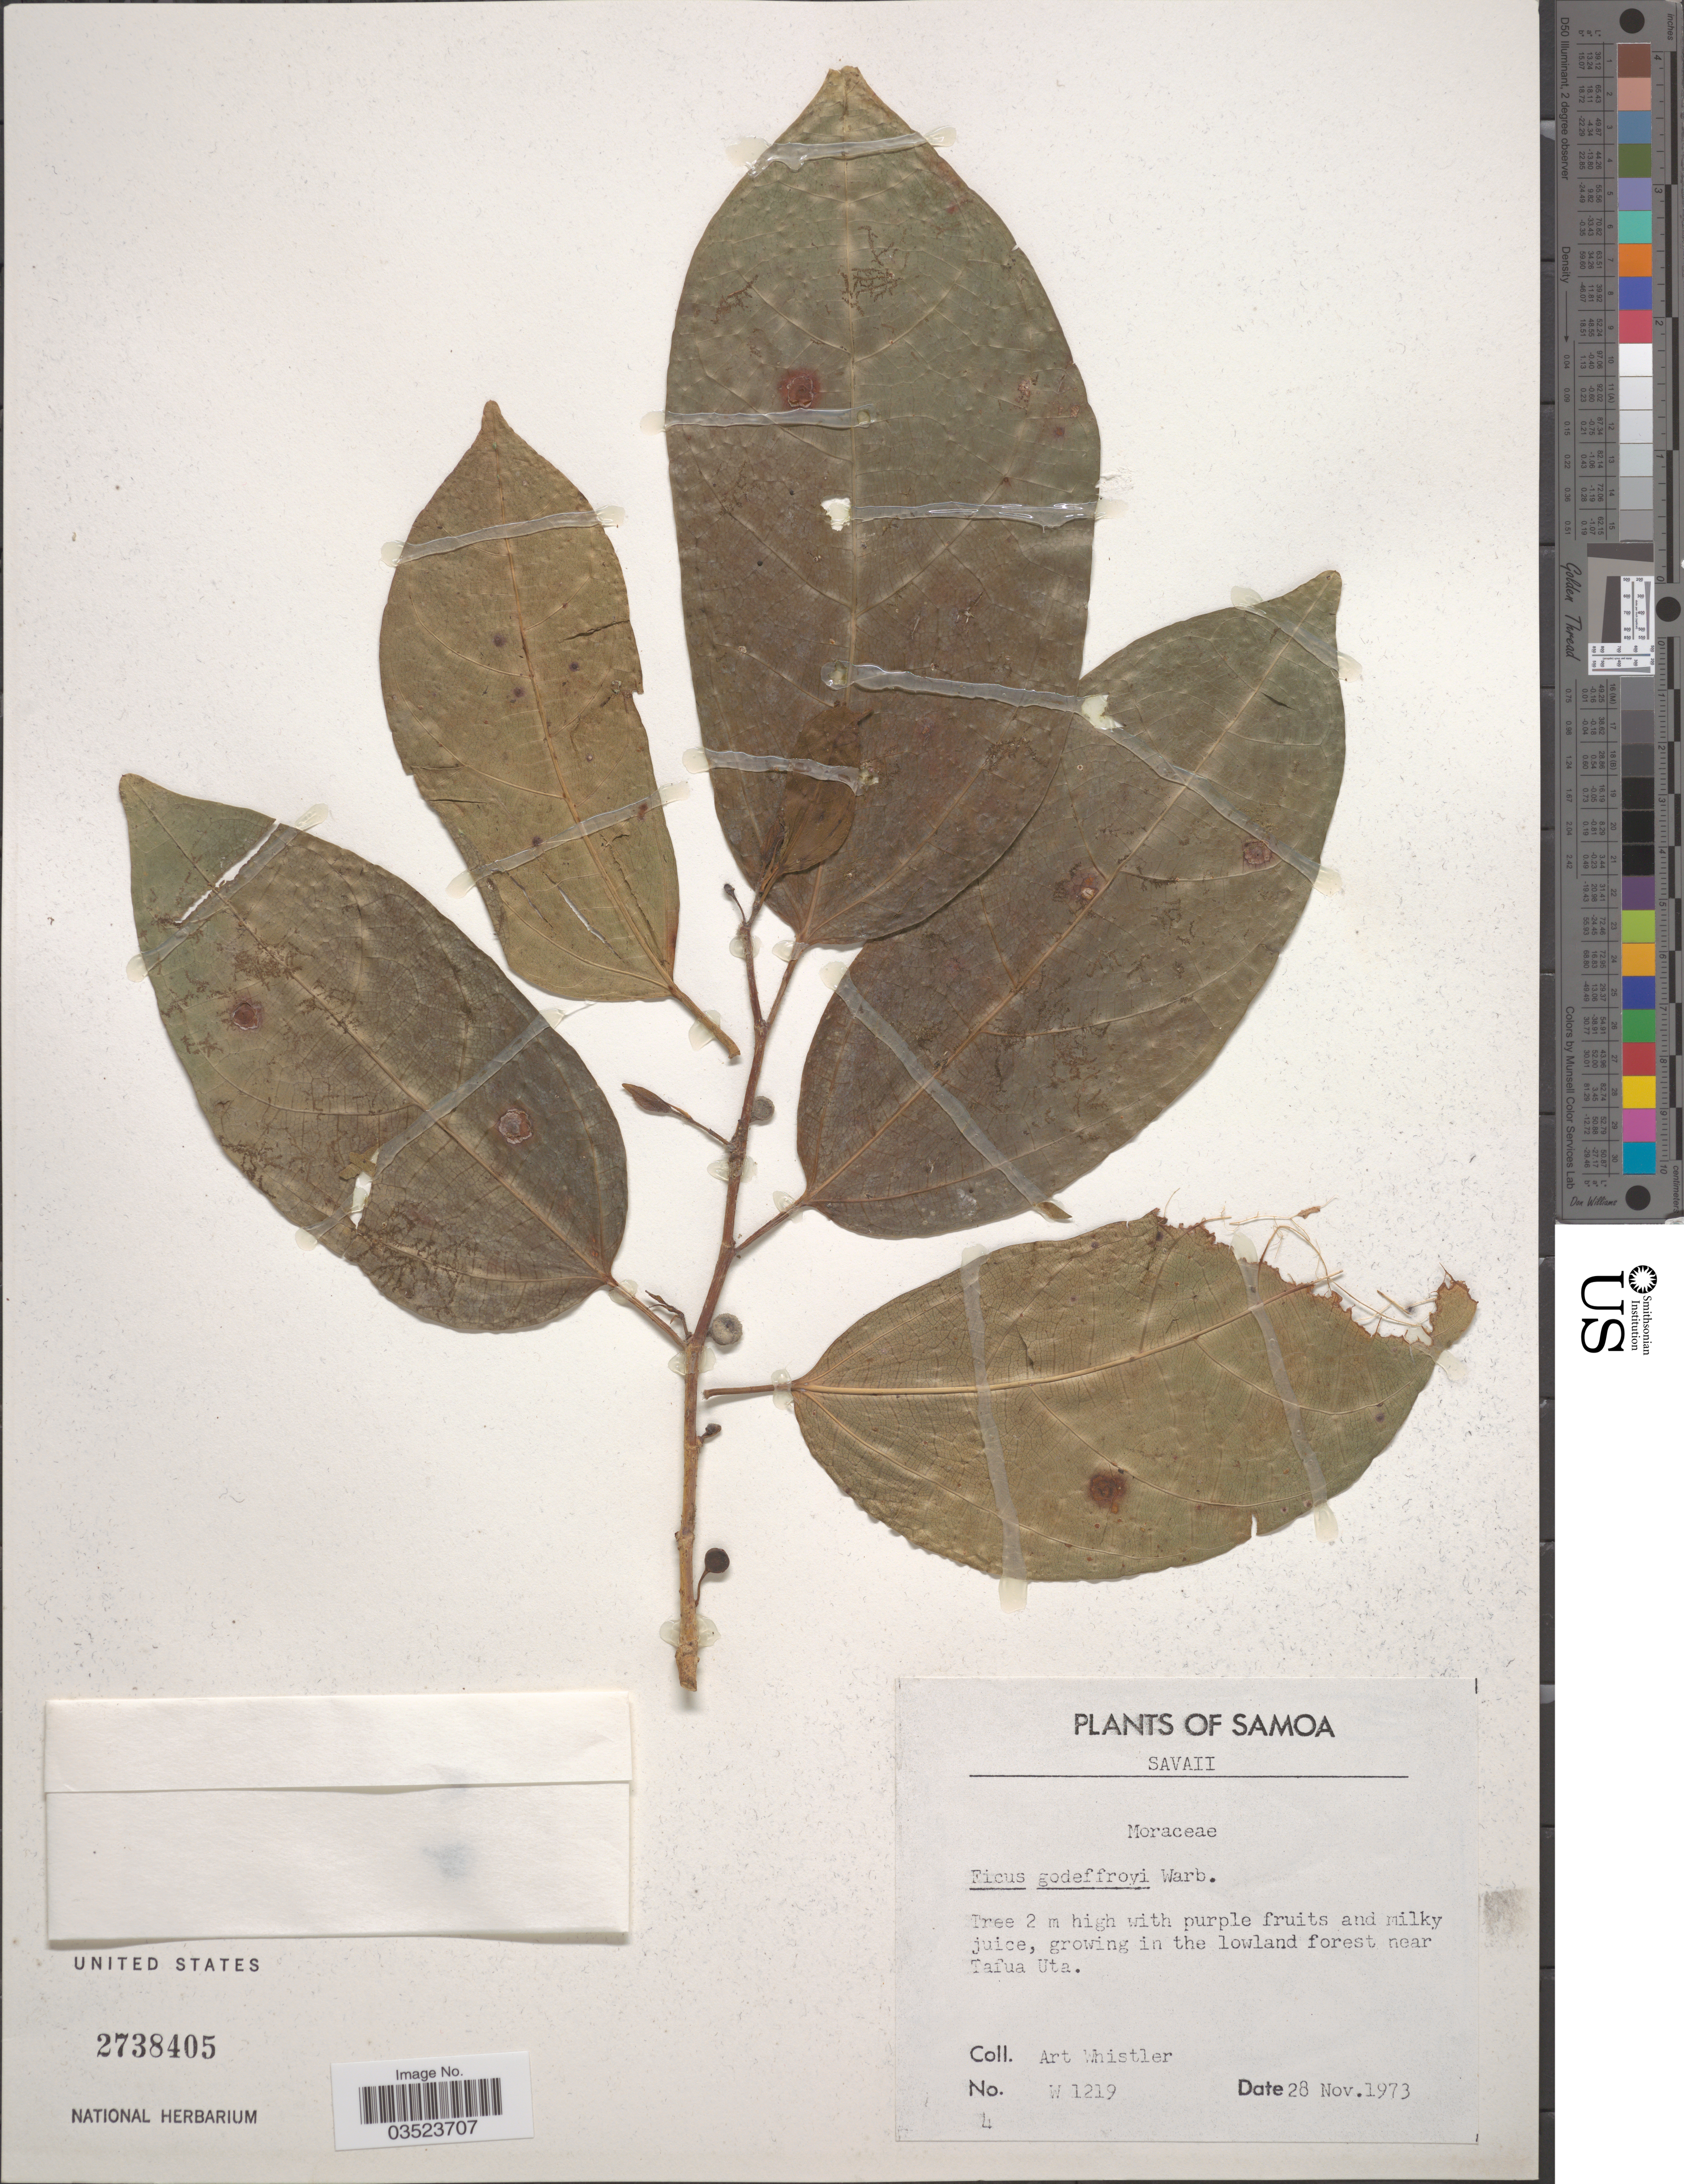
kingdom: Plantae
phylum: Tracheophyta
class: Magnoliopsida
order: Rosales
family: Moraceae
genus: Ficus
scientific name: Ficus godeffroyi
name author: Warb.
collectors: A. Whistler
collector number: W1219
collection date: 1973-11-28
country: Samoa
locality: Samoa. Savaii. In the lowland forest near Tafua Uta.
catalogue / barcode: US 2738405